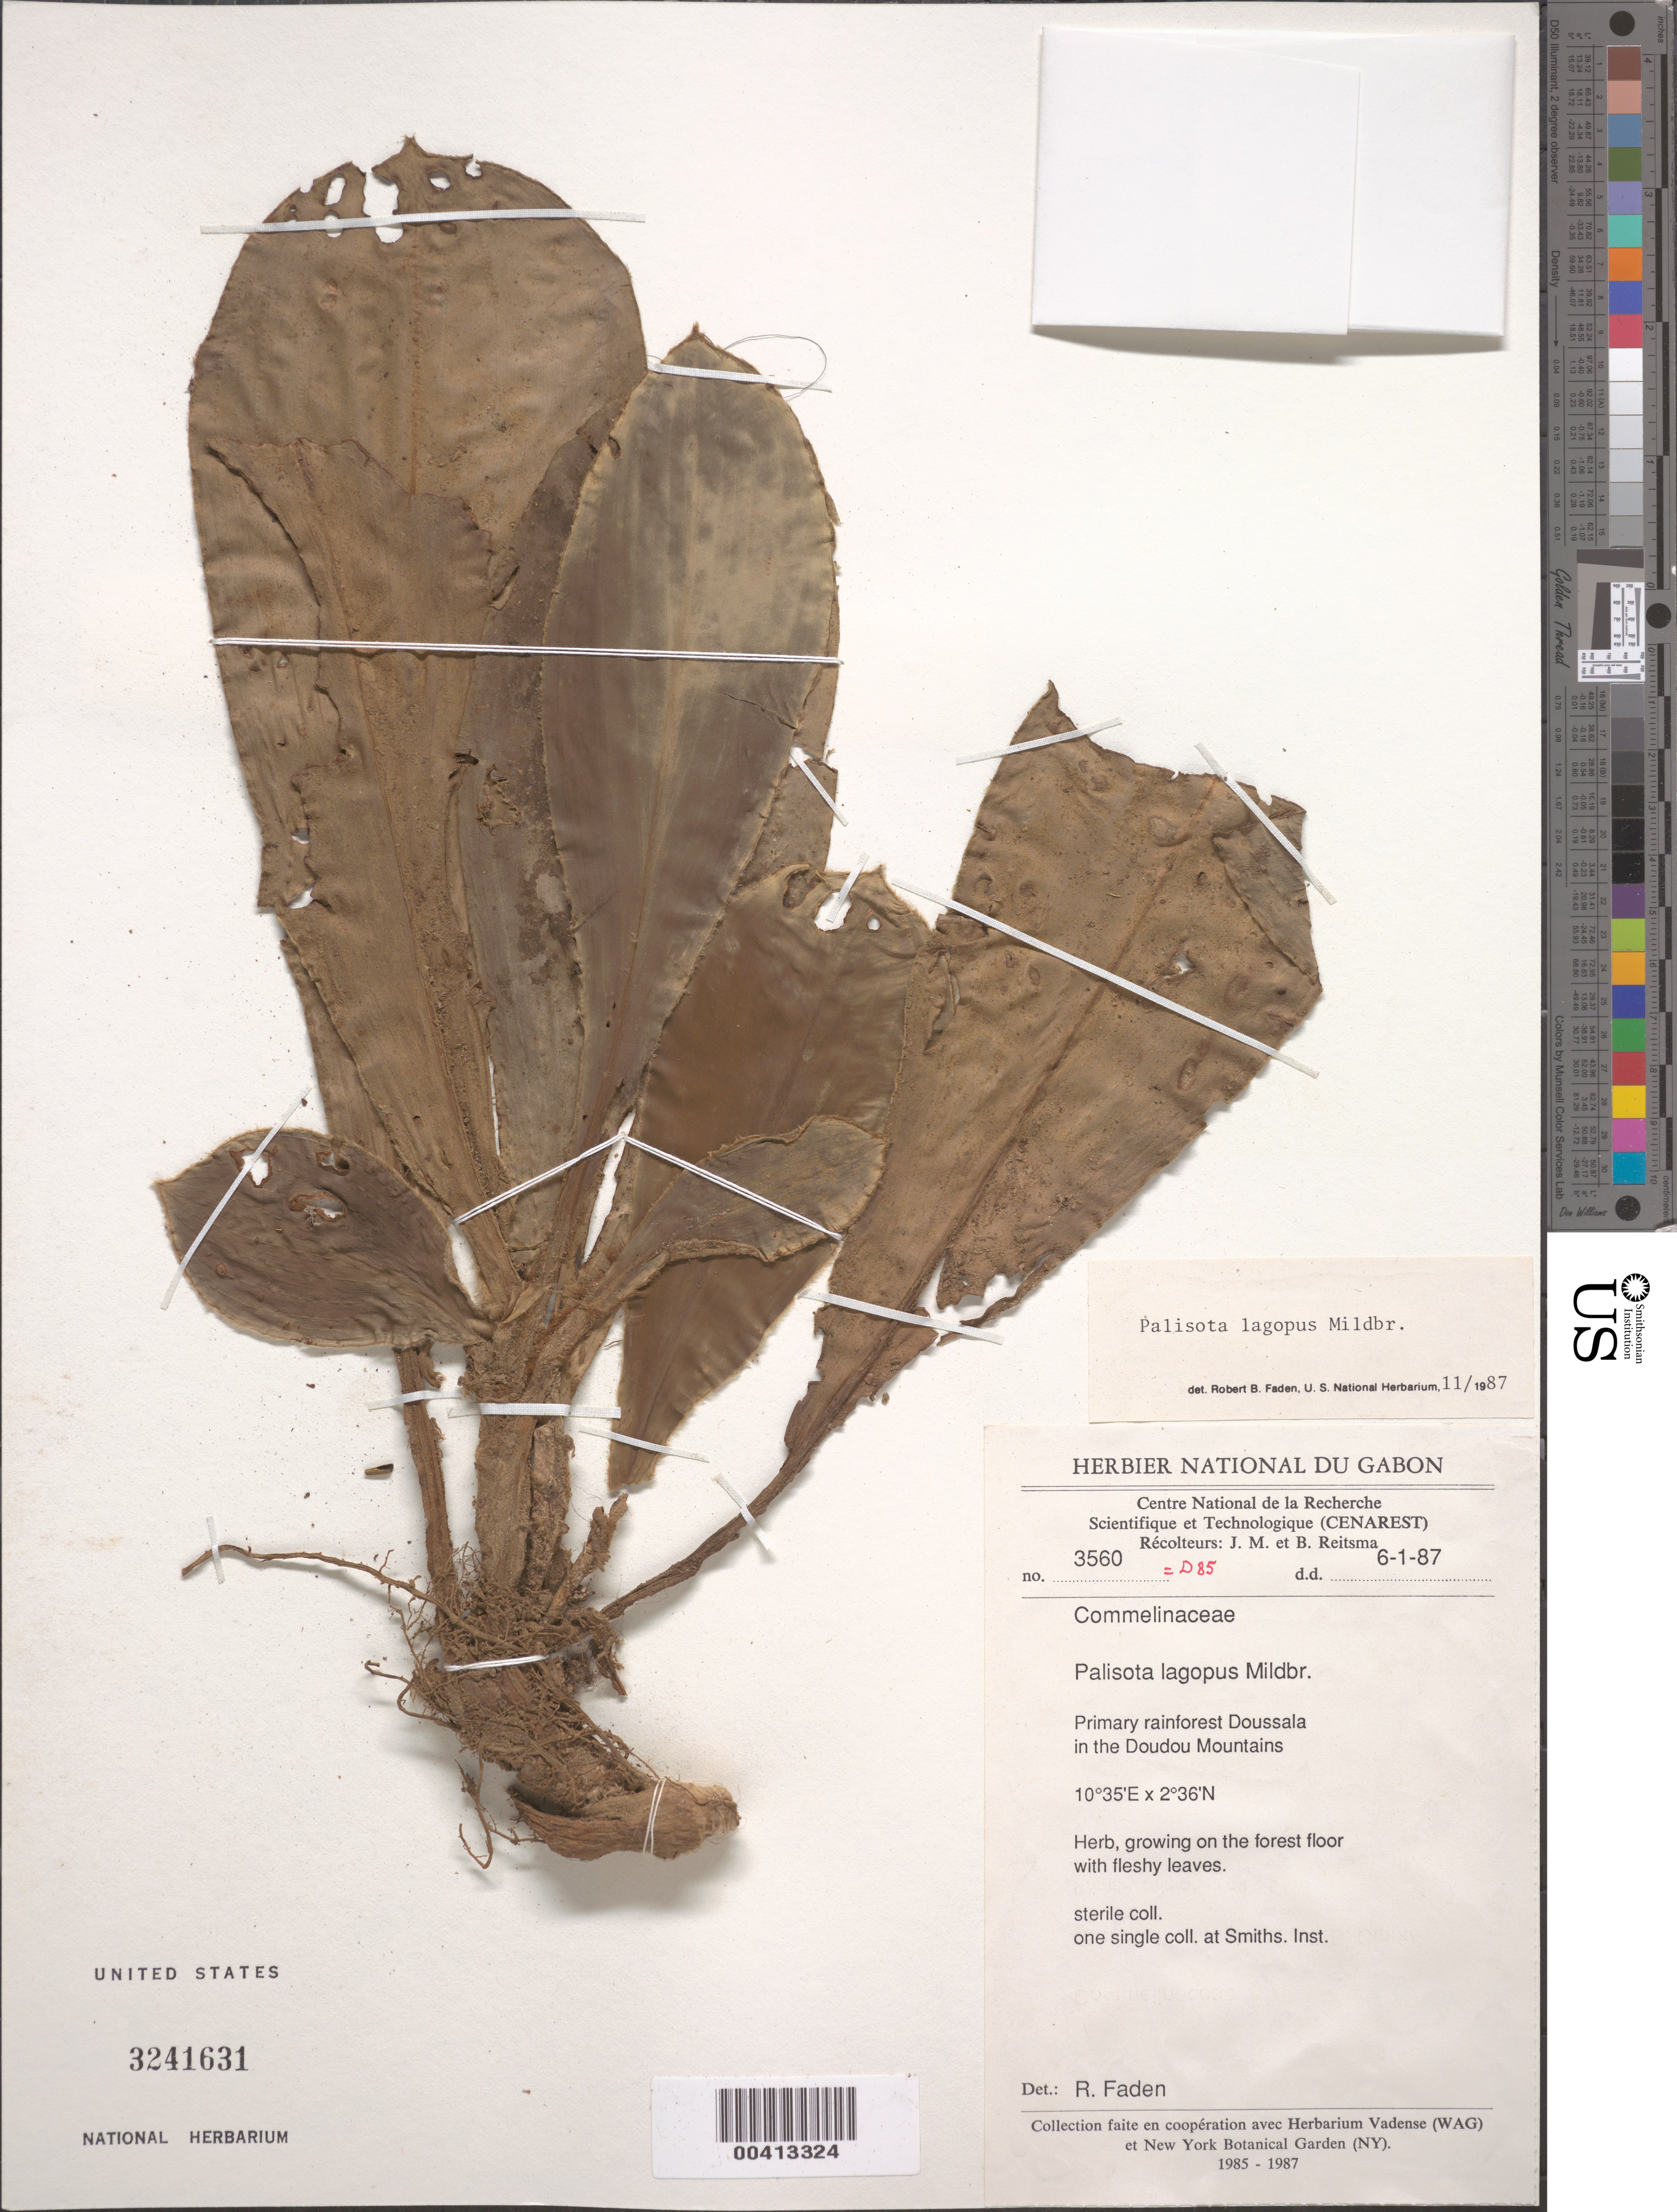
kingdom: Plantae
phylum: Tracheophyta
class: Liliopsida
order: Commelinales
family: Commelinaceae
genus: Palisota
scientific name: Palisota lagopus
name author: Mildbr.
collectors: J. Reitsma & B. Reitsma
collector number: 3560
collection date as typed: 06 Jan 1987 or 01 Jun 1987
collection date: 1987-01-06 or 1987-06-01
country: Gabon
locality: Doudou Mts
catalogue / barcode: US 3241631